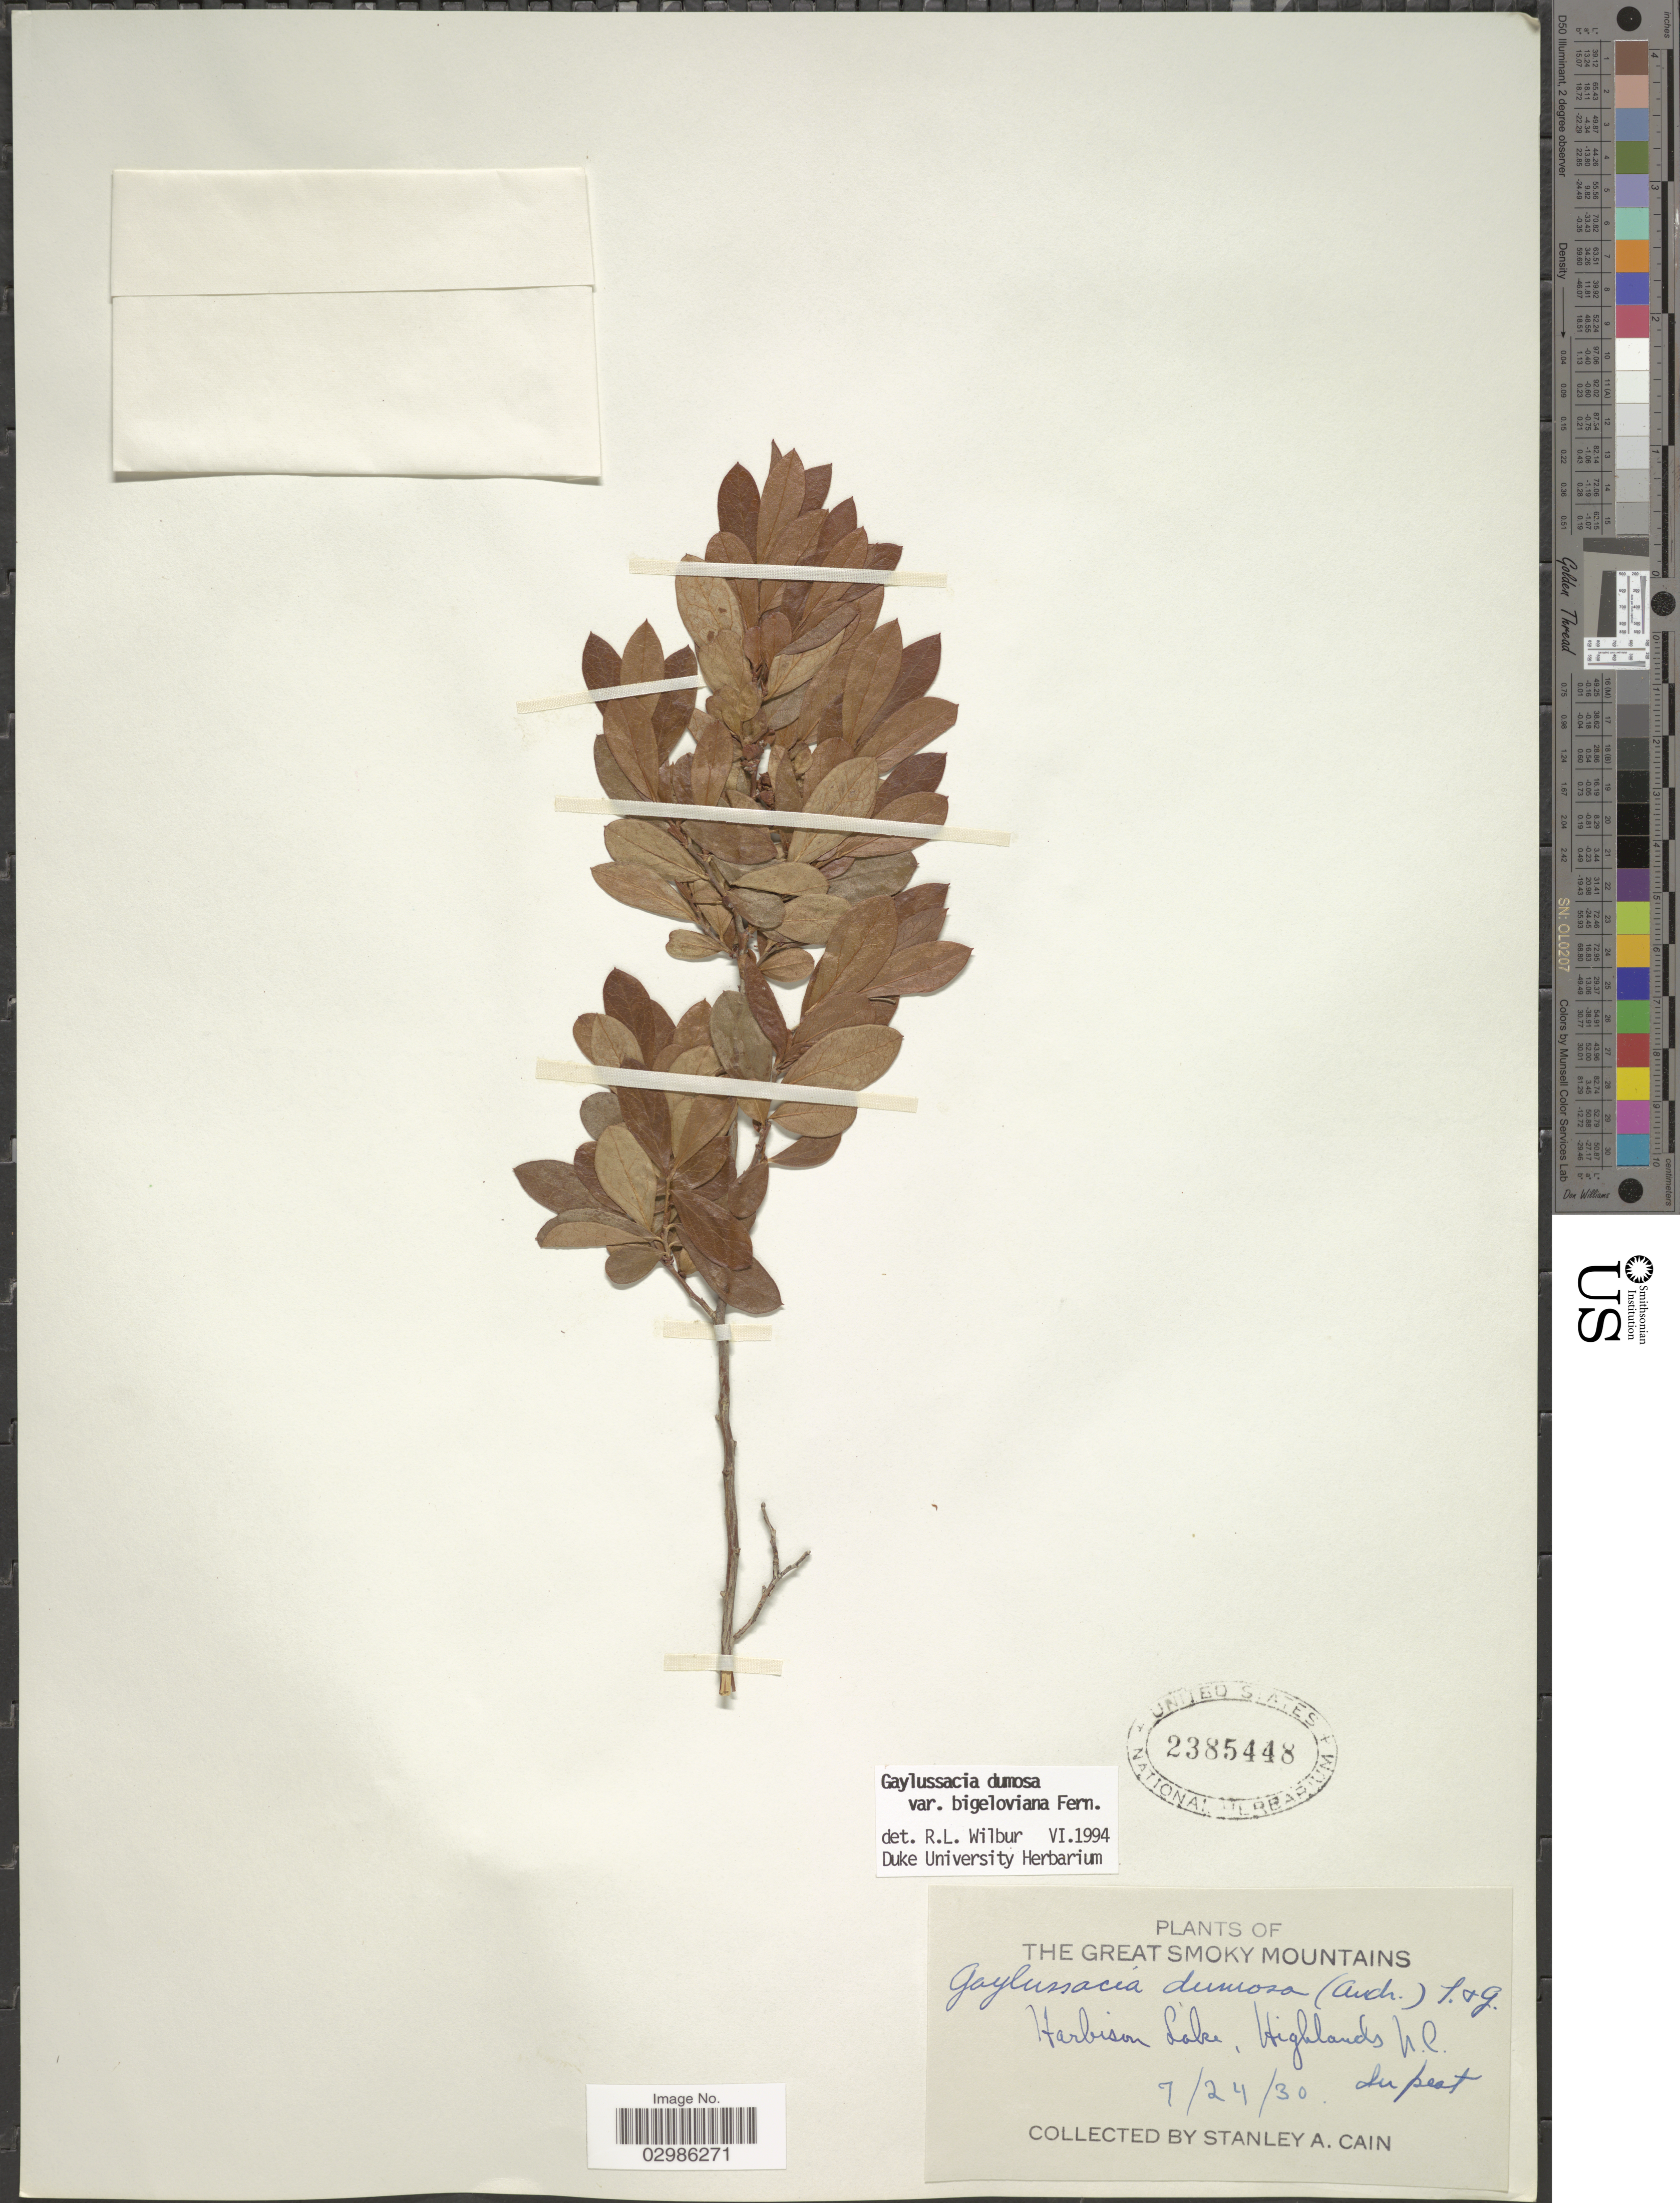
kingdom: Plantae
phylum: Tracheophyta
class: Magnoliopsida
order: Ericales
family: Ericaceae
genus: Gaylussacia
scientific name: Gaylussacia dumosa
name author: (Andrews) Torr. & A. Gray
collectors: S. Cain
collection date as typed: Transcribed d/m/y: 24/7/30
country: United States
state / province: North Carolina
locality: The Great Smoky Mountains, Harbison Lake, Highlands N.C.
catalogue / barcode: US 2385448